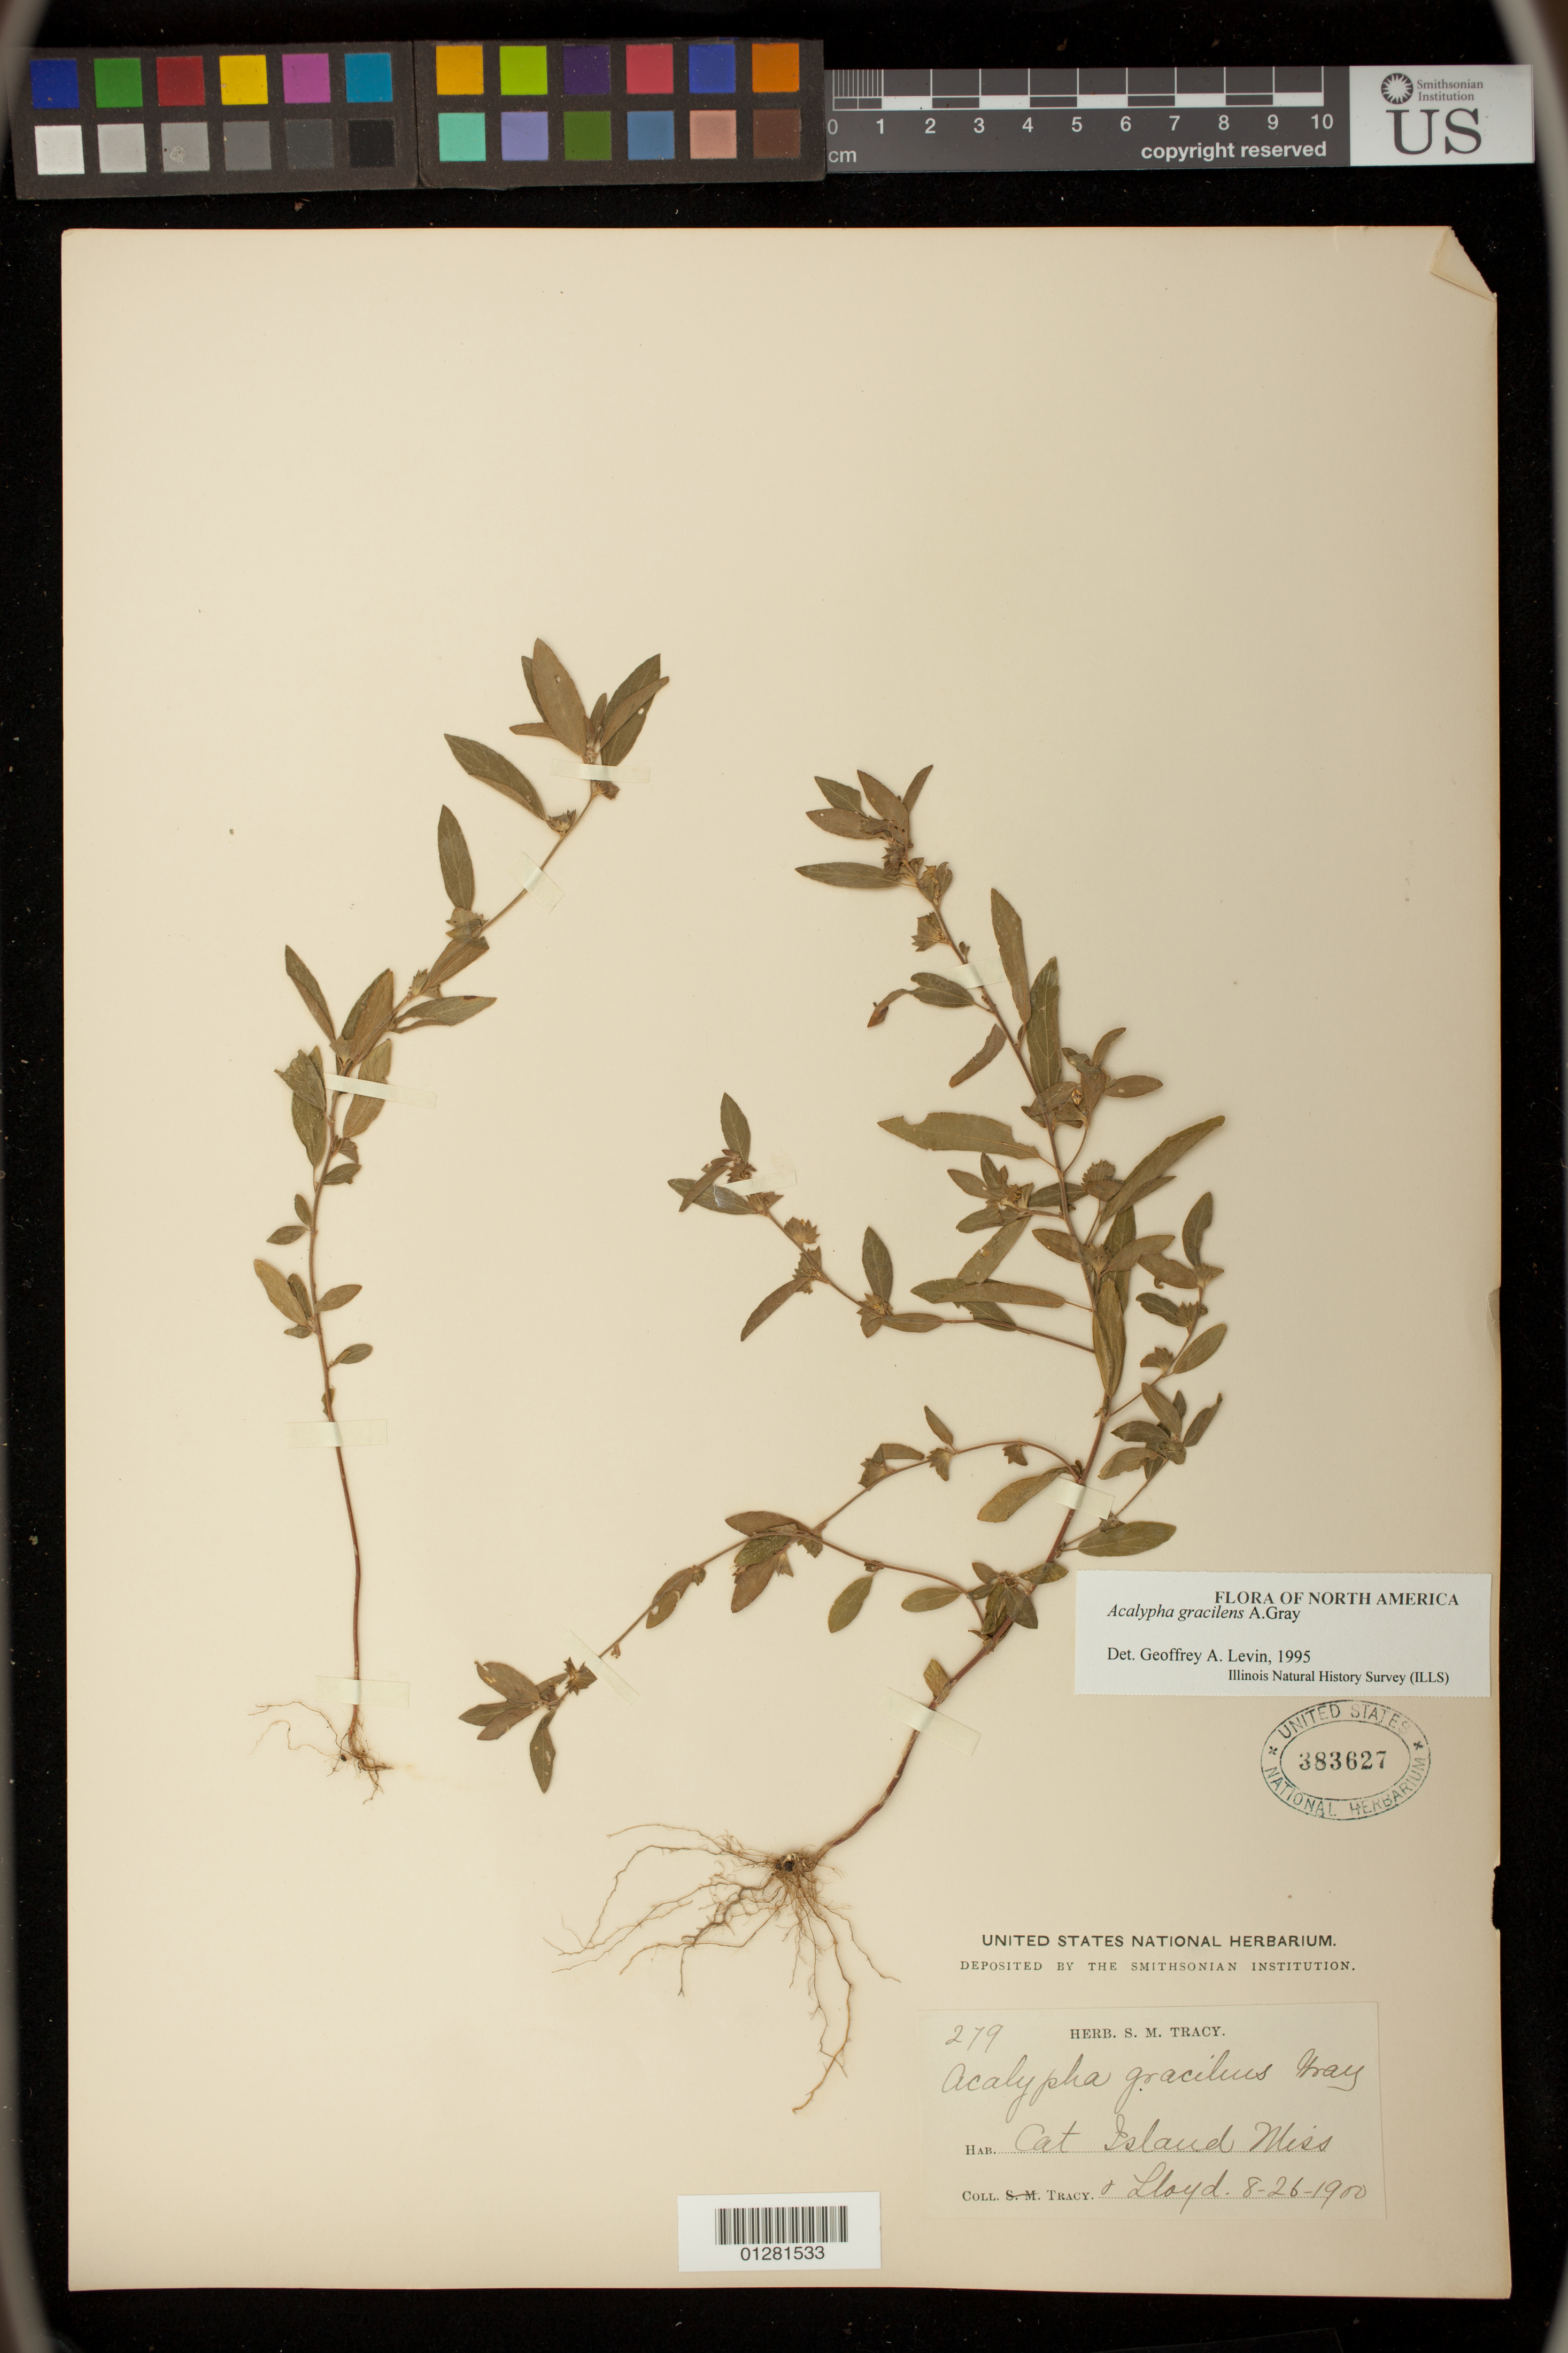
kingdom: Plantae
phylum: Tracheophyta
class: Magnoliopsida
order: Malpighiales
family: Euphorbiaceae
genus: Acalypha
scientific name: Acalypha gracilens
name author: A. Gray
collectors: S. M. Tracy & -- Lloyd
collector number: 279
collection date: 1900-08-26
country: United States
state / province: Mississippi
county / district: Harrison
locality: Cat Island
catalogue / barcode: US 383627